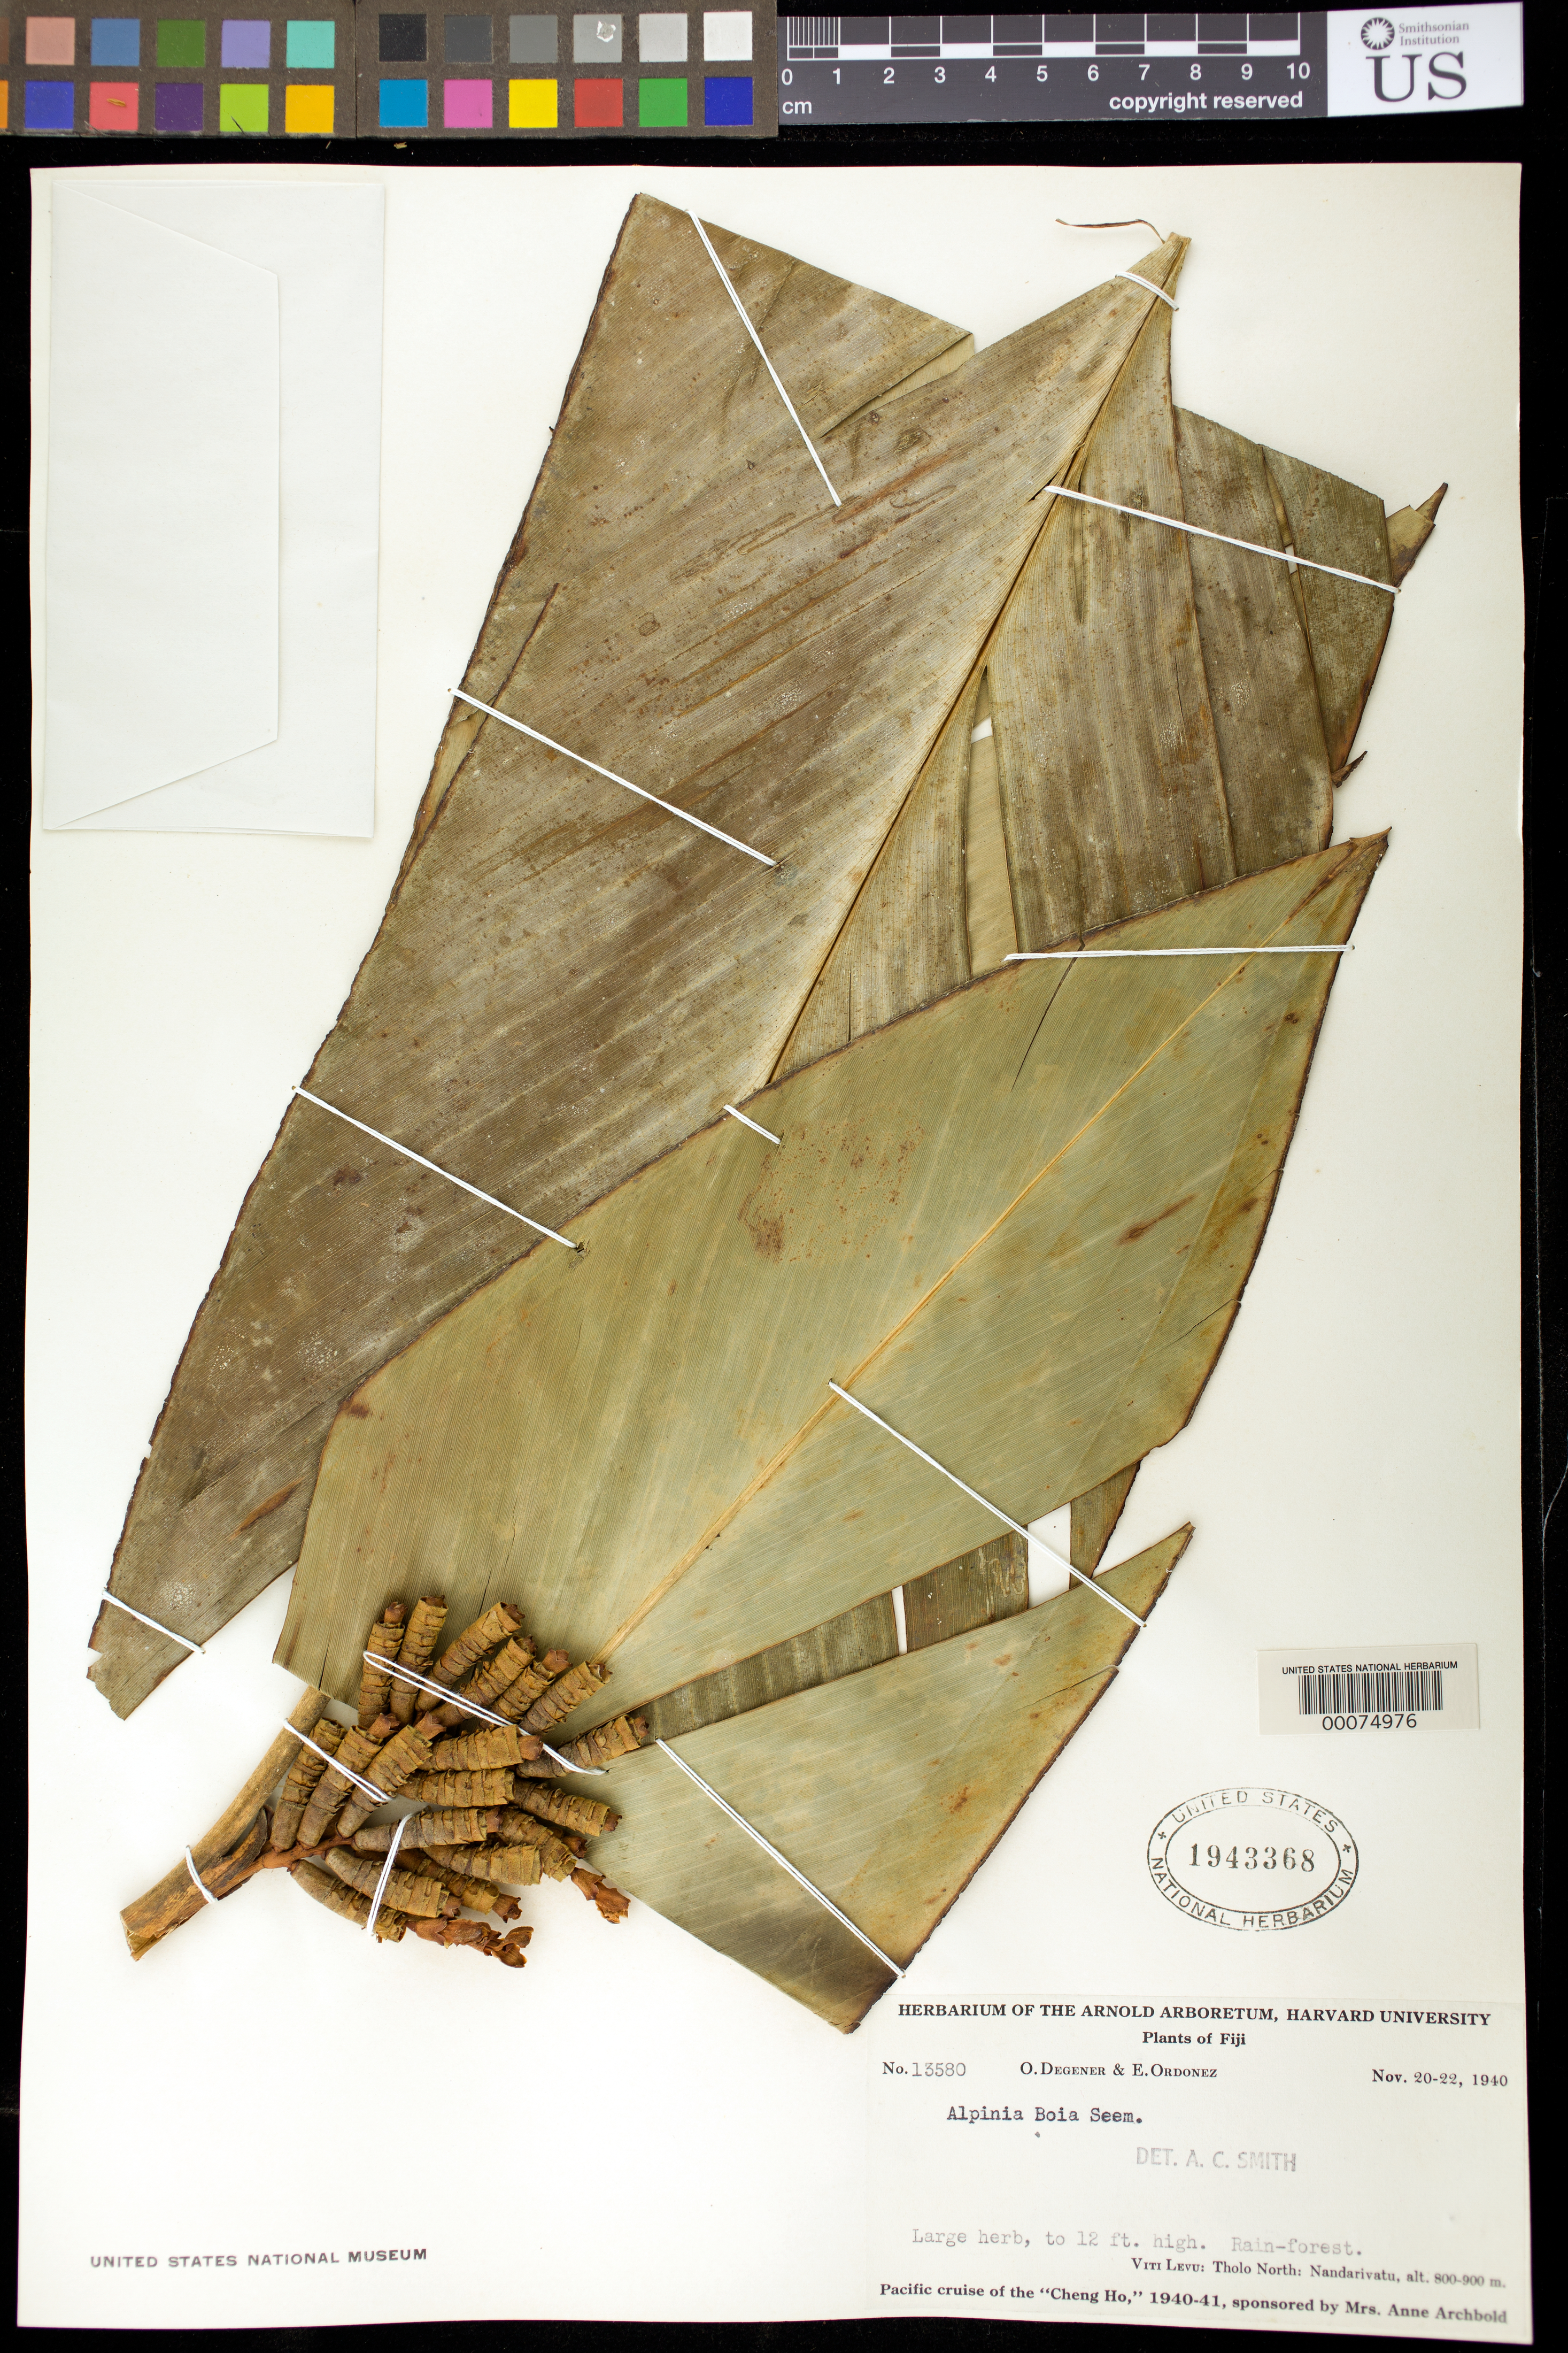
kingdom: Plantae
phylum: Tracheophyta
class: Liliopsida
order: Zingiberales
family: Zingiberaceae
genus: Alpinia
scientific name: Alpinia boia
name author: Seem.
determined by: Smith, A. C.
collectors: O. Degener & E. Ordonez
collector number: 13580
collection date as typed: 20 Nov 1940 to 22 Nov 1940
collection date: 1940-11-20/1940-11-22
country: Fiji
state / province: Western Division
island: Viti Levu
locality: Tholo north, nandarivatu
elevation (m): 800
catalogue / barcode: US 1943368